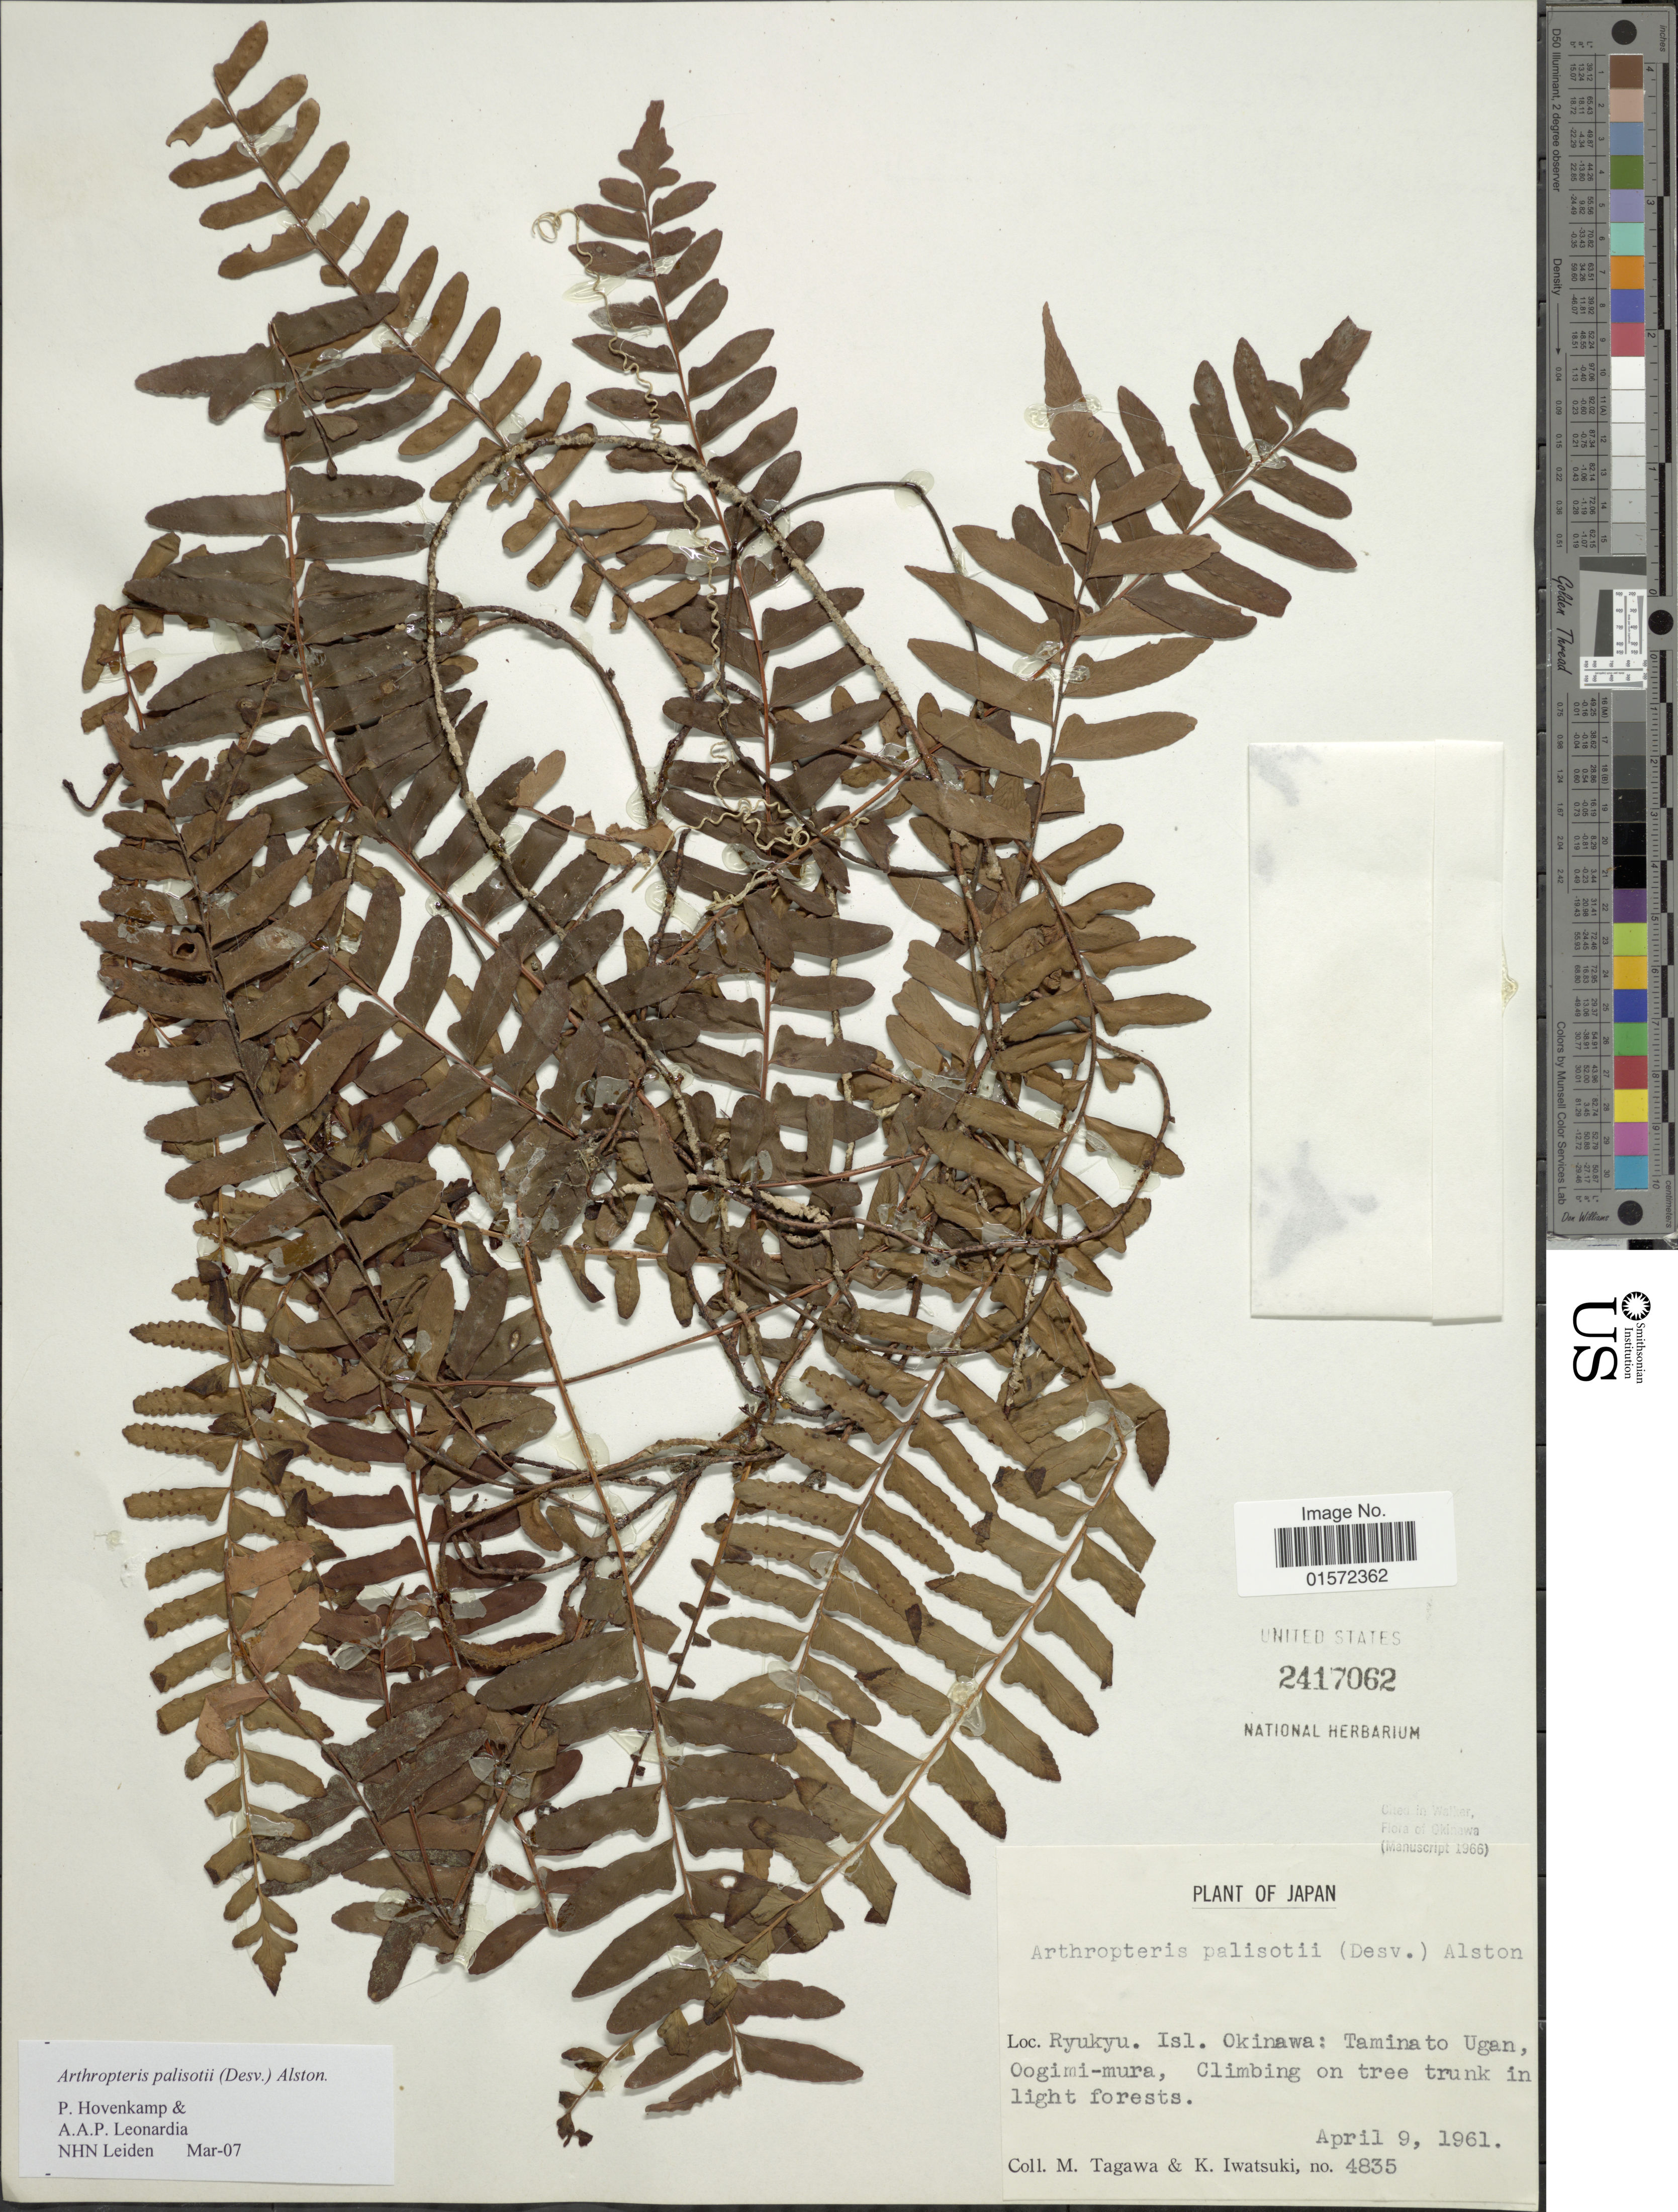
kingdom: Plantae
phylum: Tracheophyta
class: Polypodiopsida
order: Polypodiales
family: Tectariaceae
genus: Arthropteris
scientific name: Arthropteris palisotii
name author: (Desv.) Alston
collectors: M. Tagawa & K. Iwatsuki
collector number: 4835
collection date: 1961-04-09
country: Japan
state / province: Okinawa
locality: Ryukyu.Isl Okinawa, Taminato Ugan, Oogimi-mura, climbing on tree trunk in light forests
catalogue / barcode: US 2417062